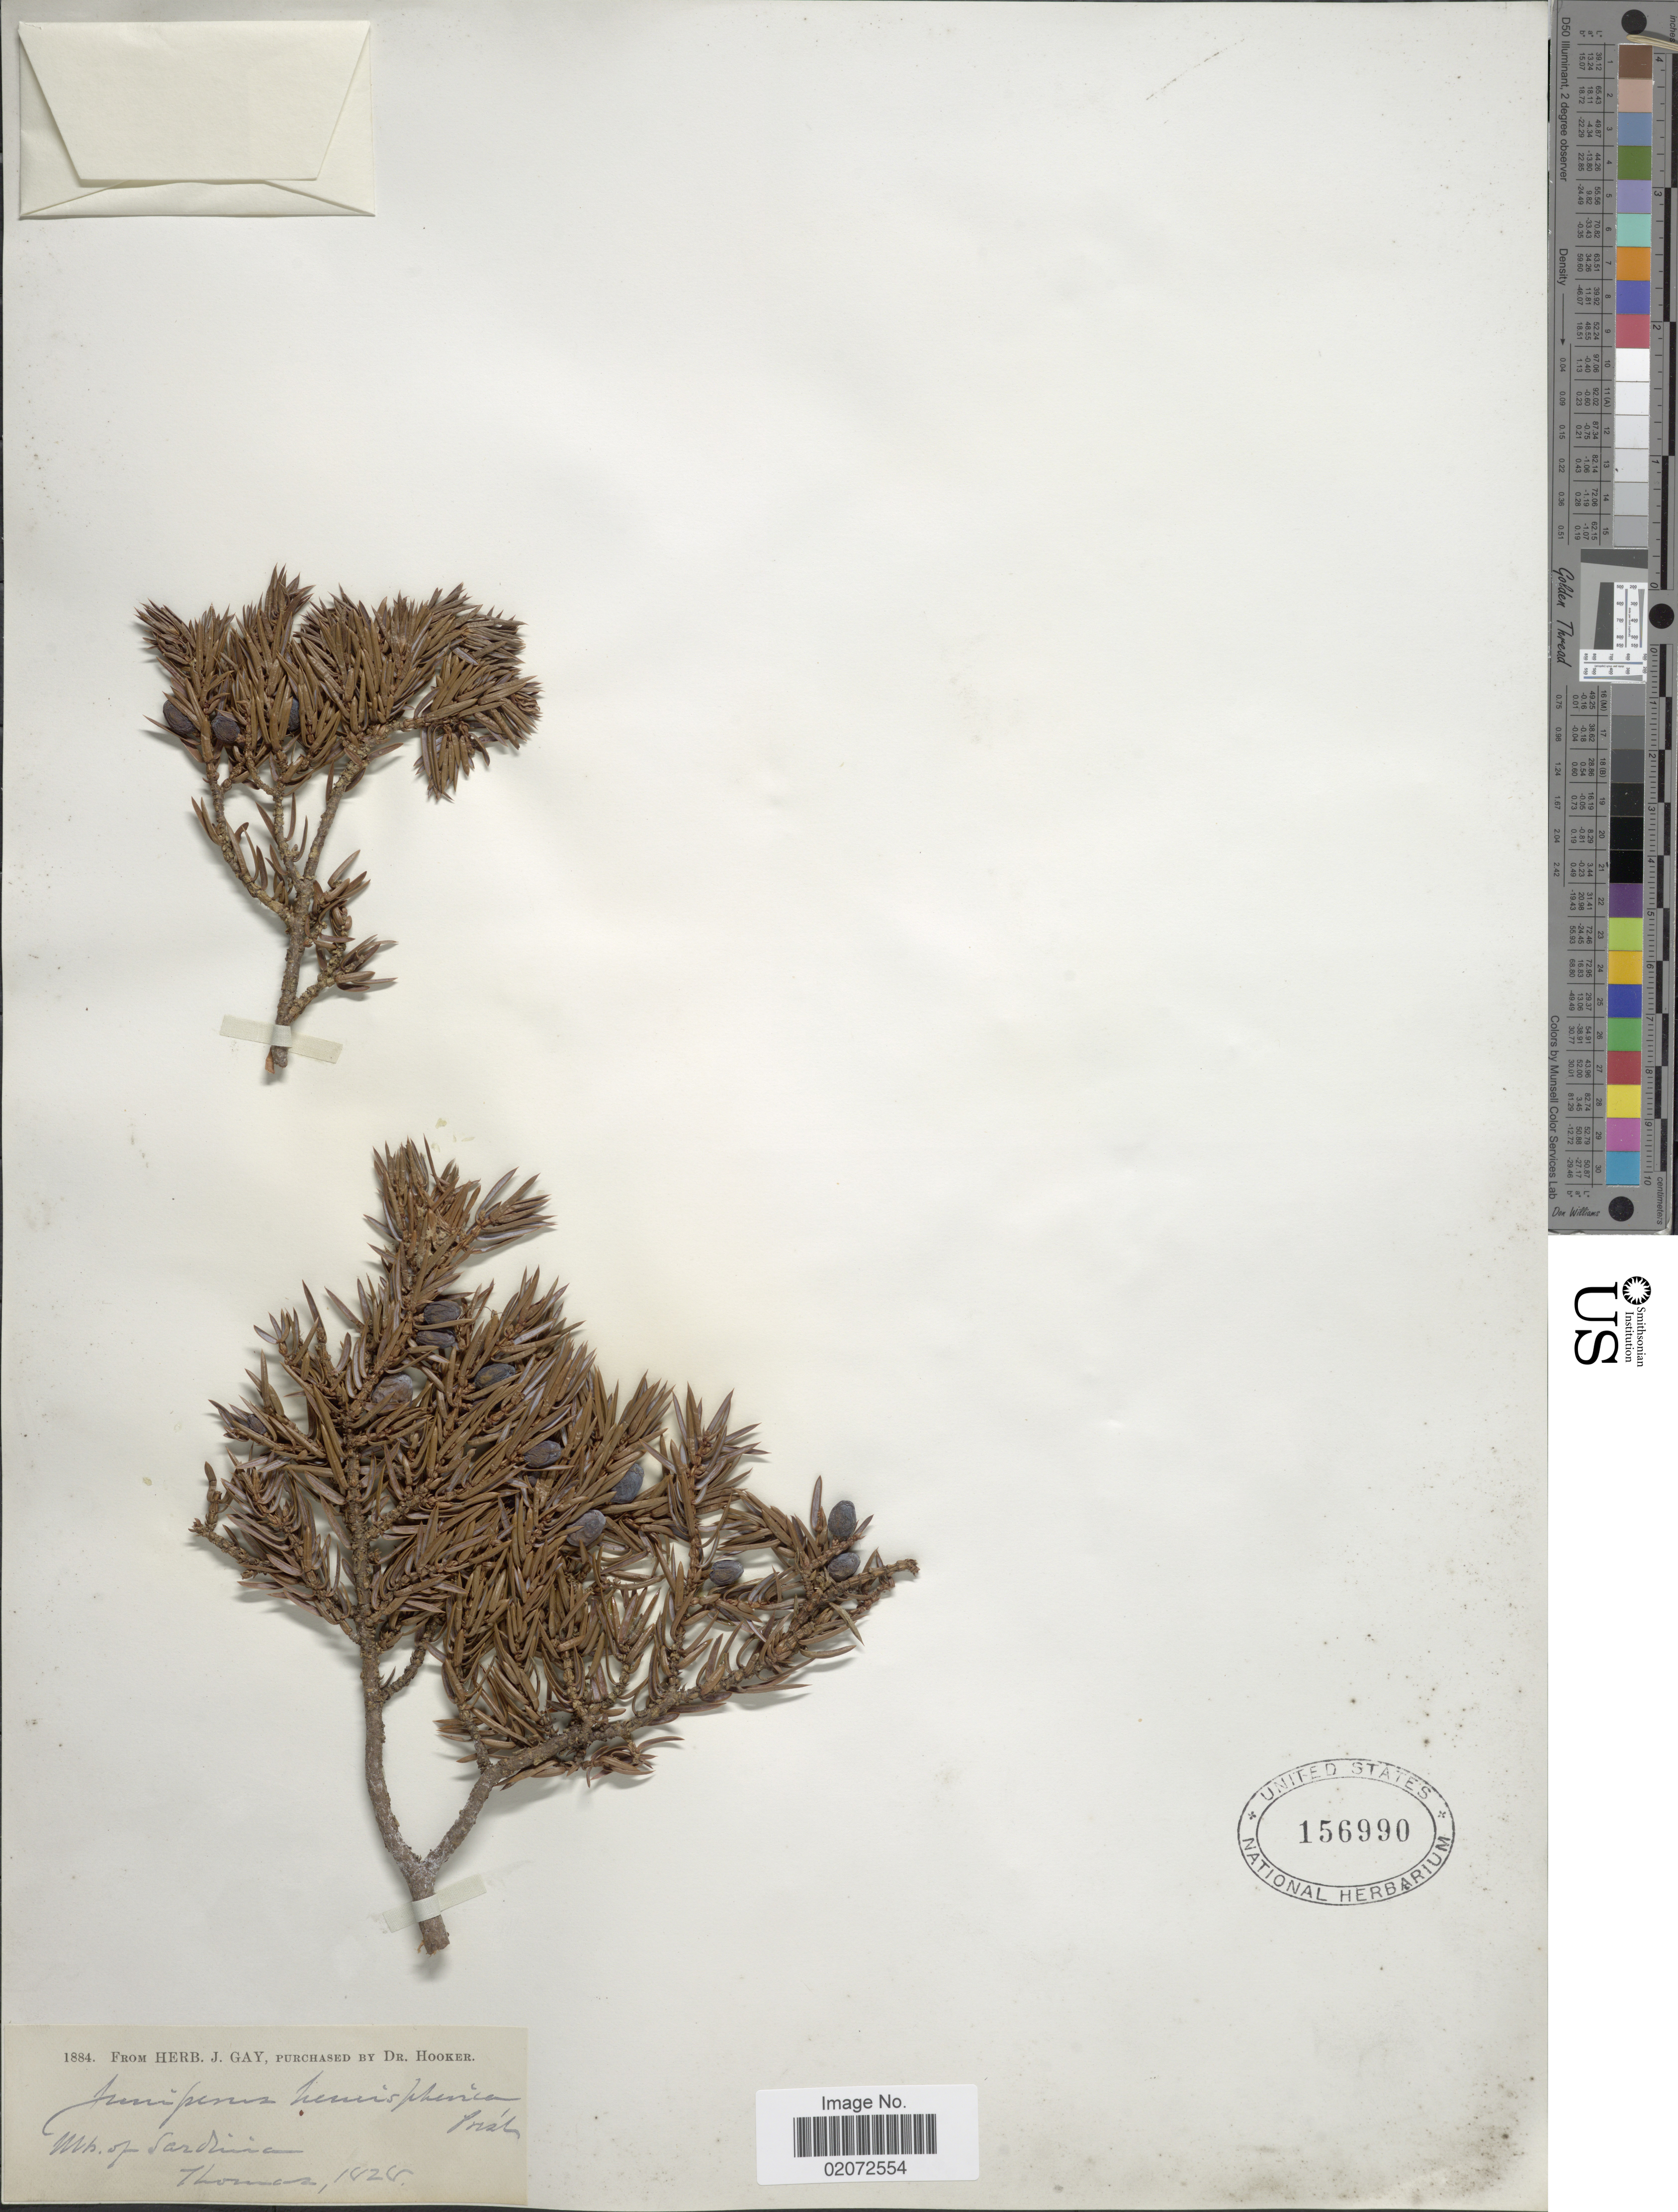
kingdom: Plantae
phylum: Tracheophyta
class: Pinopsida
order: Pinales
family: Cupressaceae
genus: Juniperus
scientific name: Juniperus hemisphaerica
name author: C. Presl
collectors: Thomas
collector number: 1424*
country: Italy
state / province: Sardegna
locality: Mt. of Sardinia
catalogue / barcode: US 156990